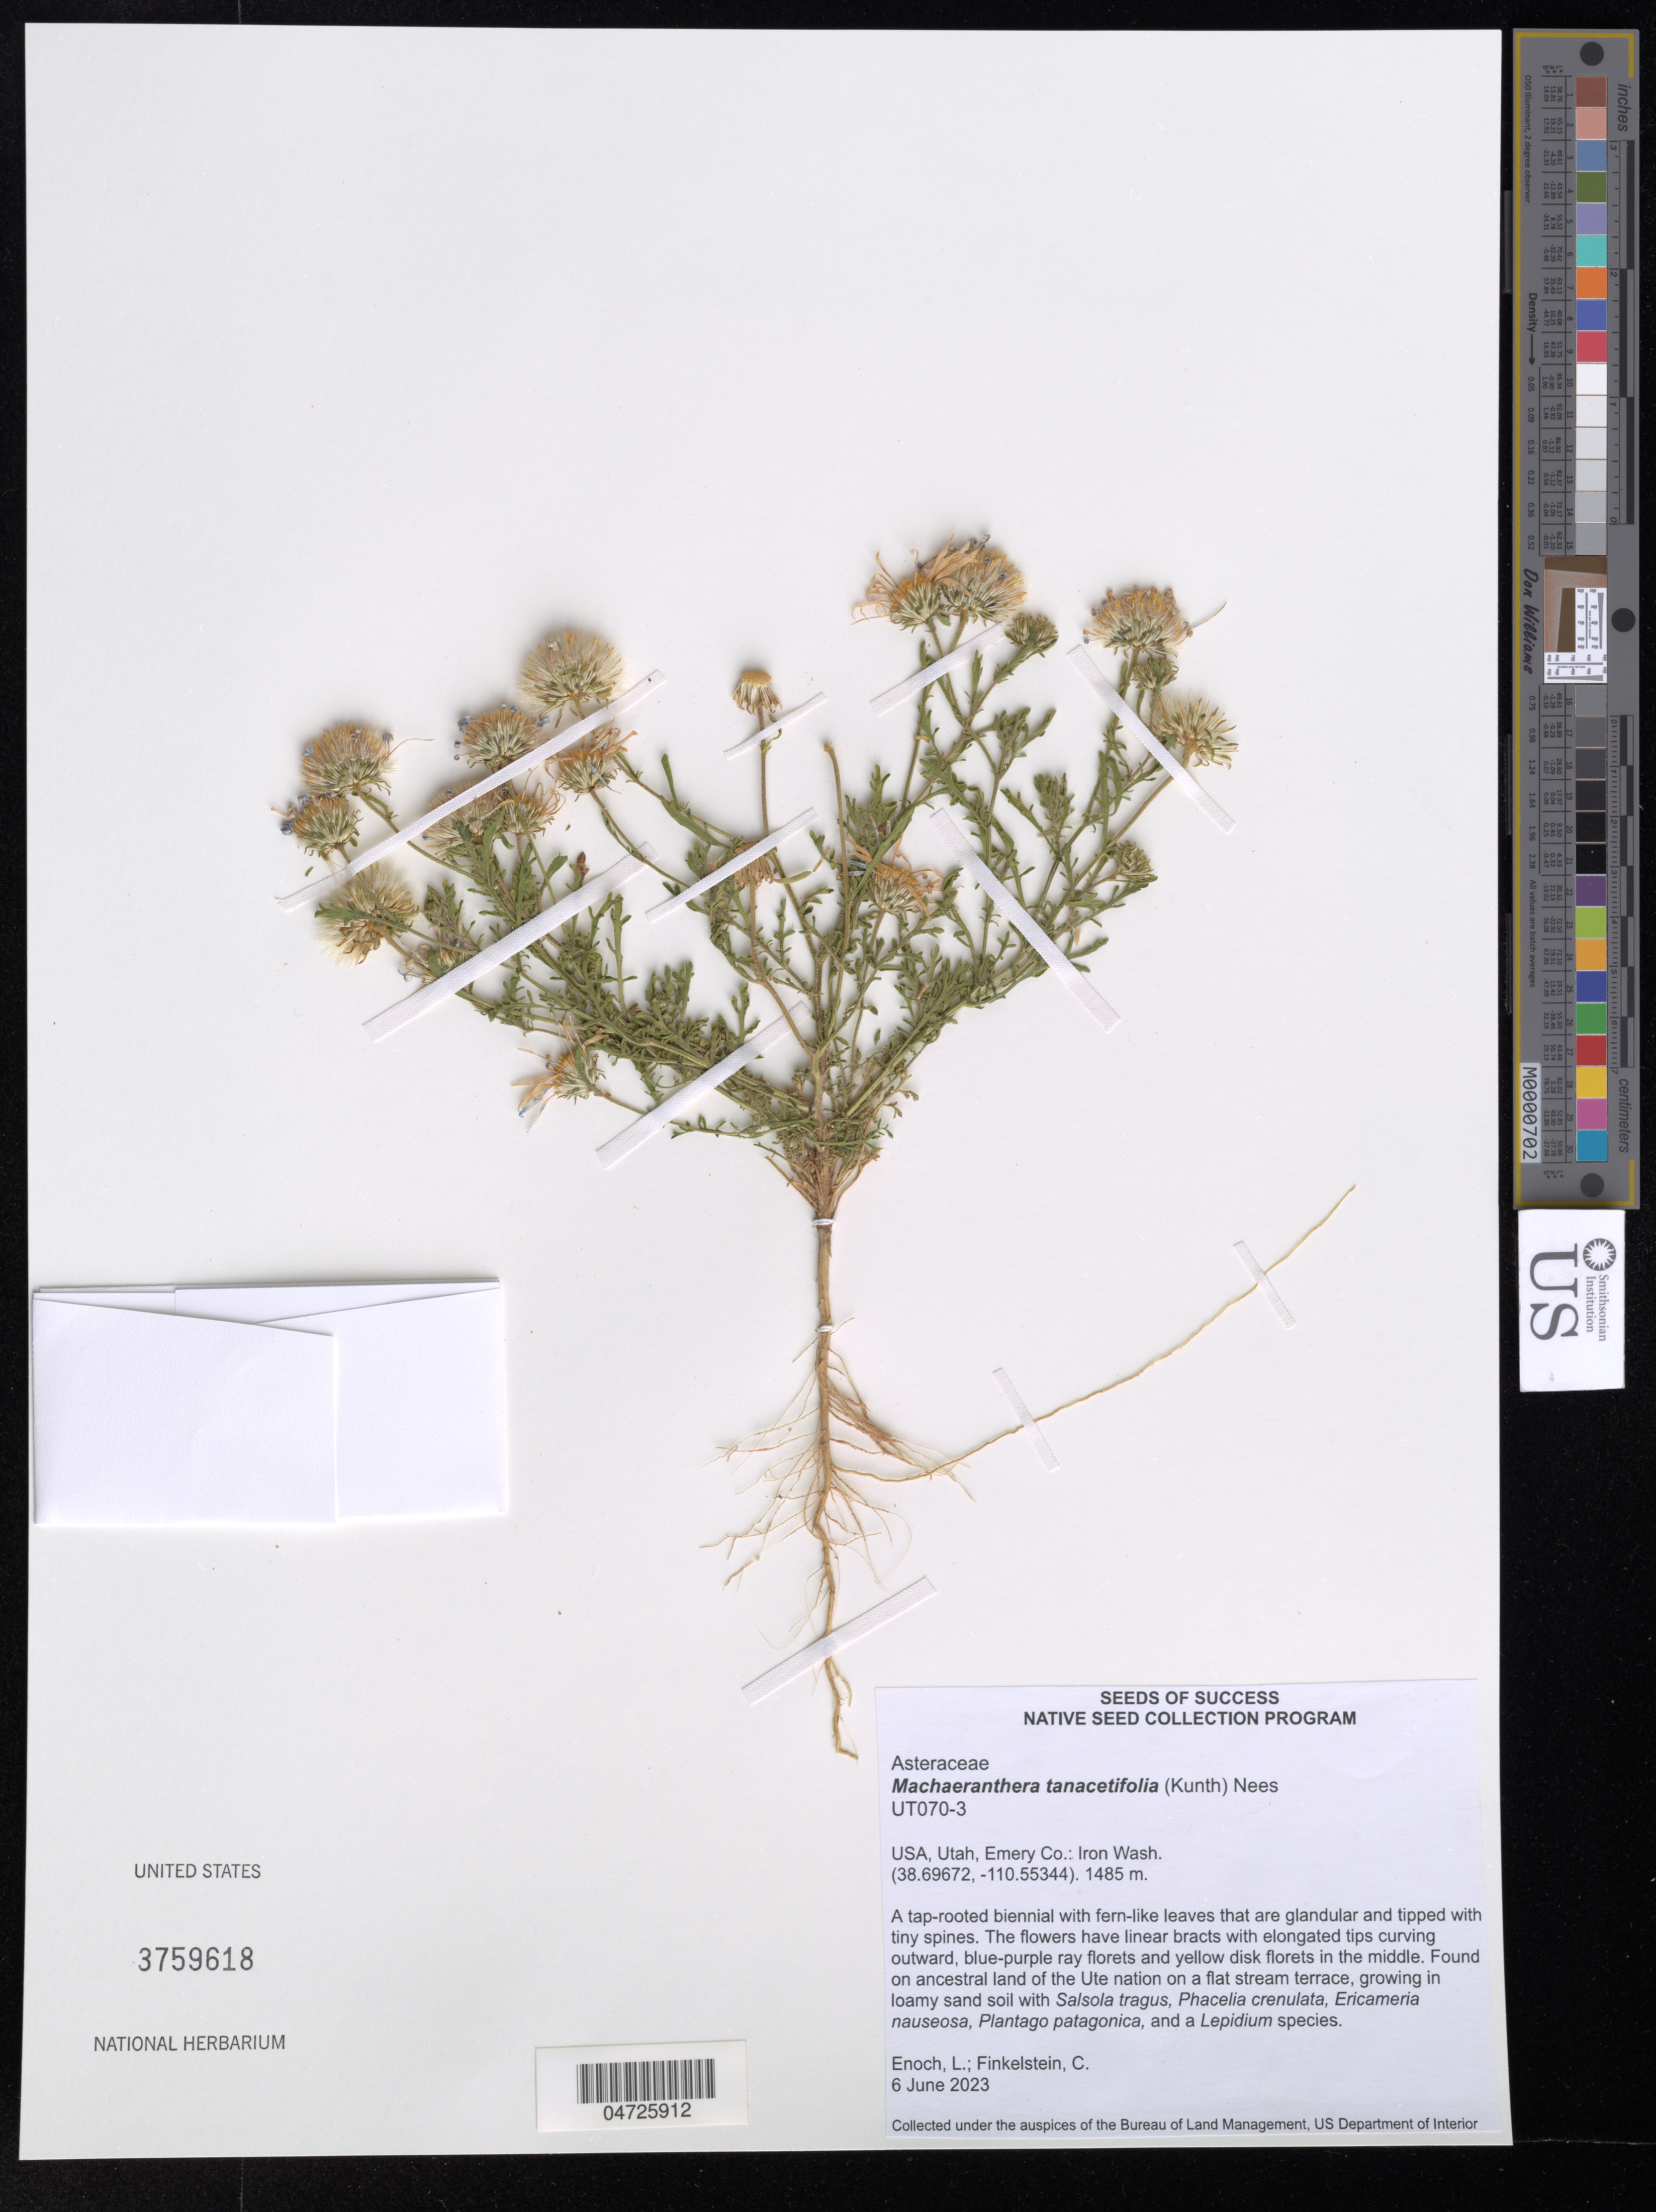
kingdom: Plantae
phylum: Tracheophyta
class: Magnoliopsida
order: Asterales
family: Asteraceae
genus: Machaeranthera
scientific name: Machaeranthera tanacetifolia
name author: (Kunth) Nees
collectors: L. Enoch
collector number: UT070-3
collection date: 2023-06-06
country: United States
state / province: Utah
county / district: Emery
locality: Emery Co.: Iron Wash.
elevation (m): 1485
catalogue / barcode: US 3759618